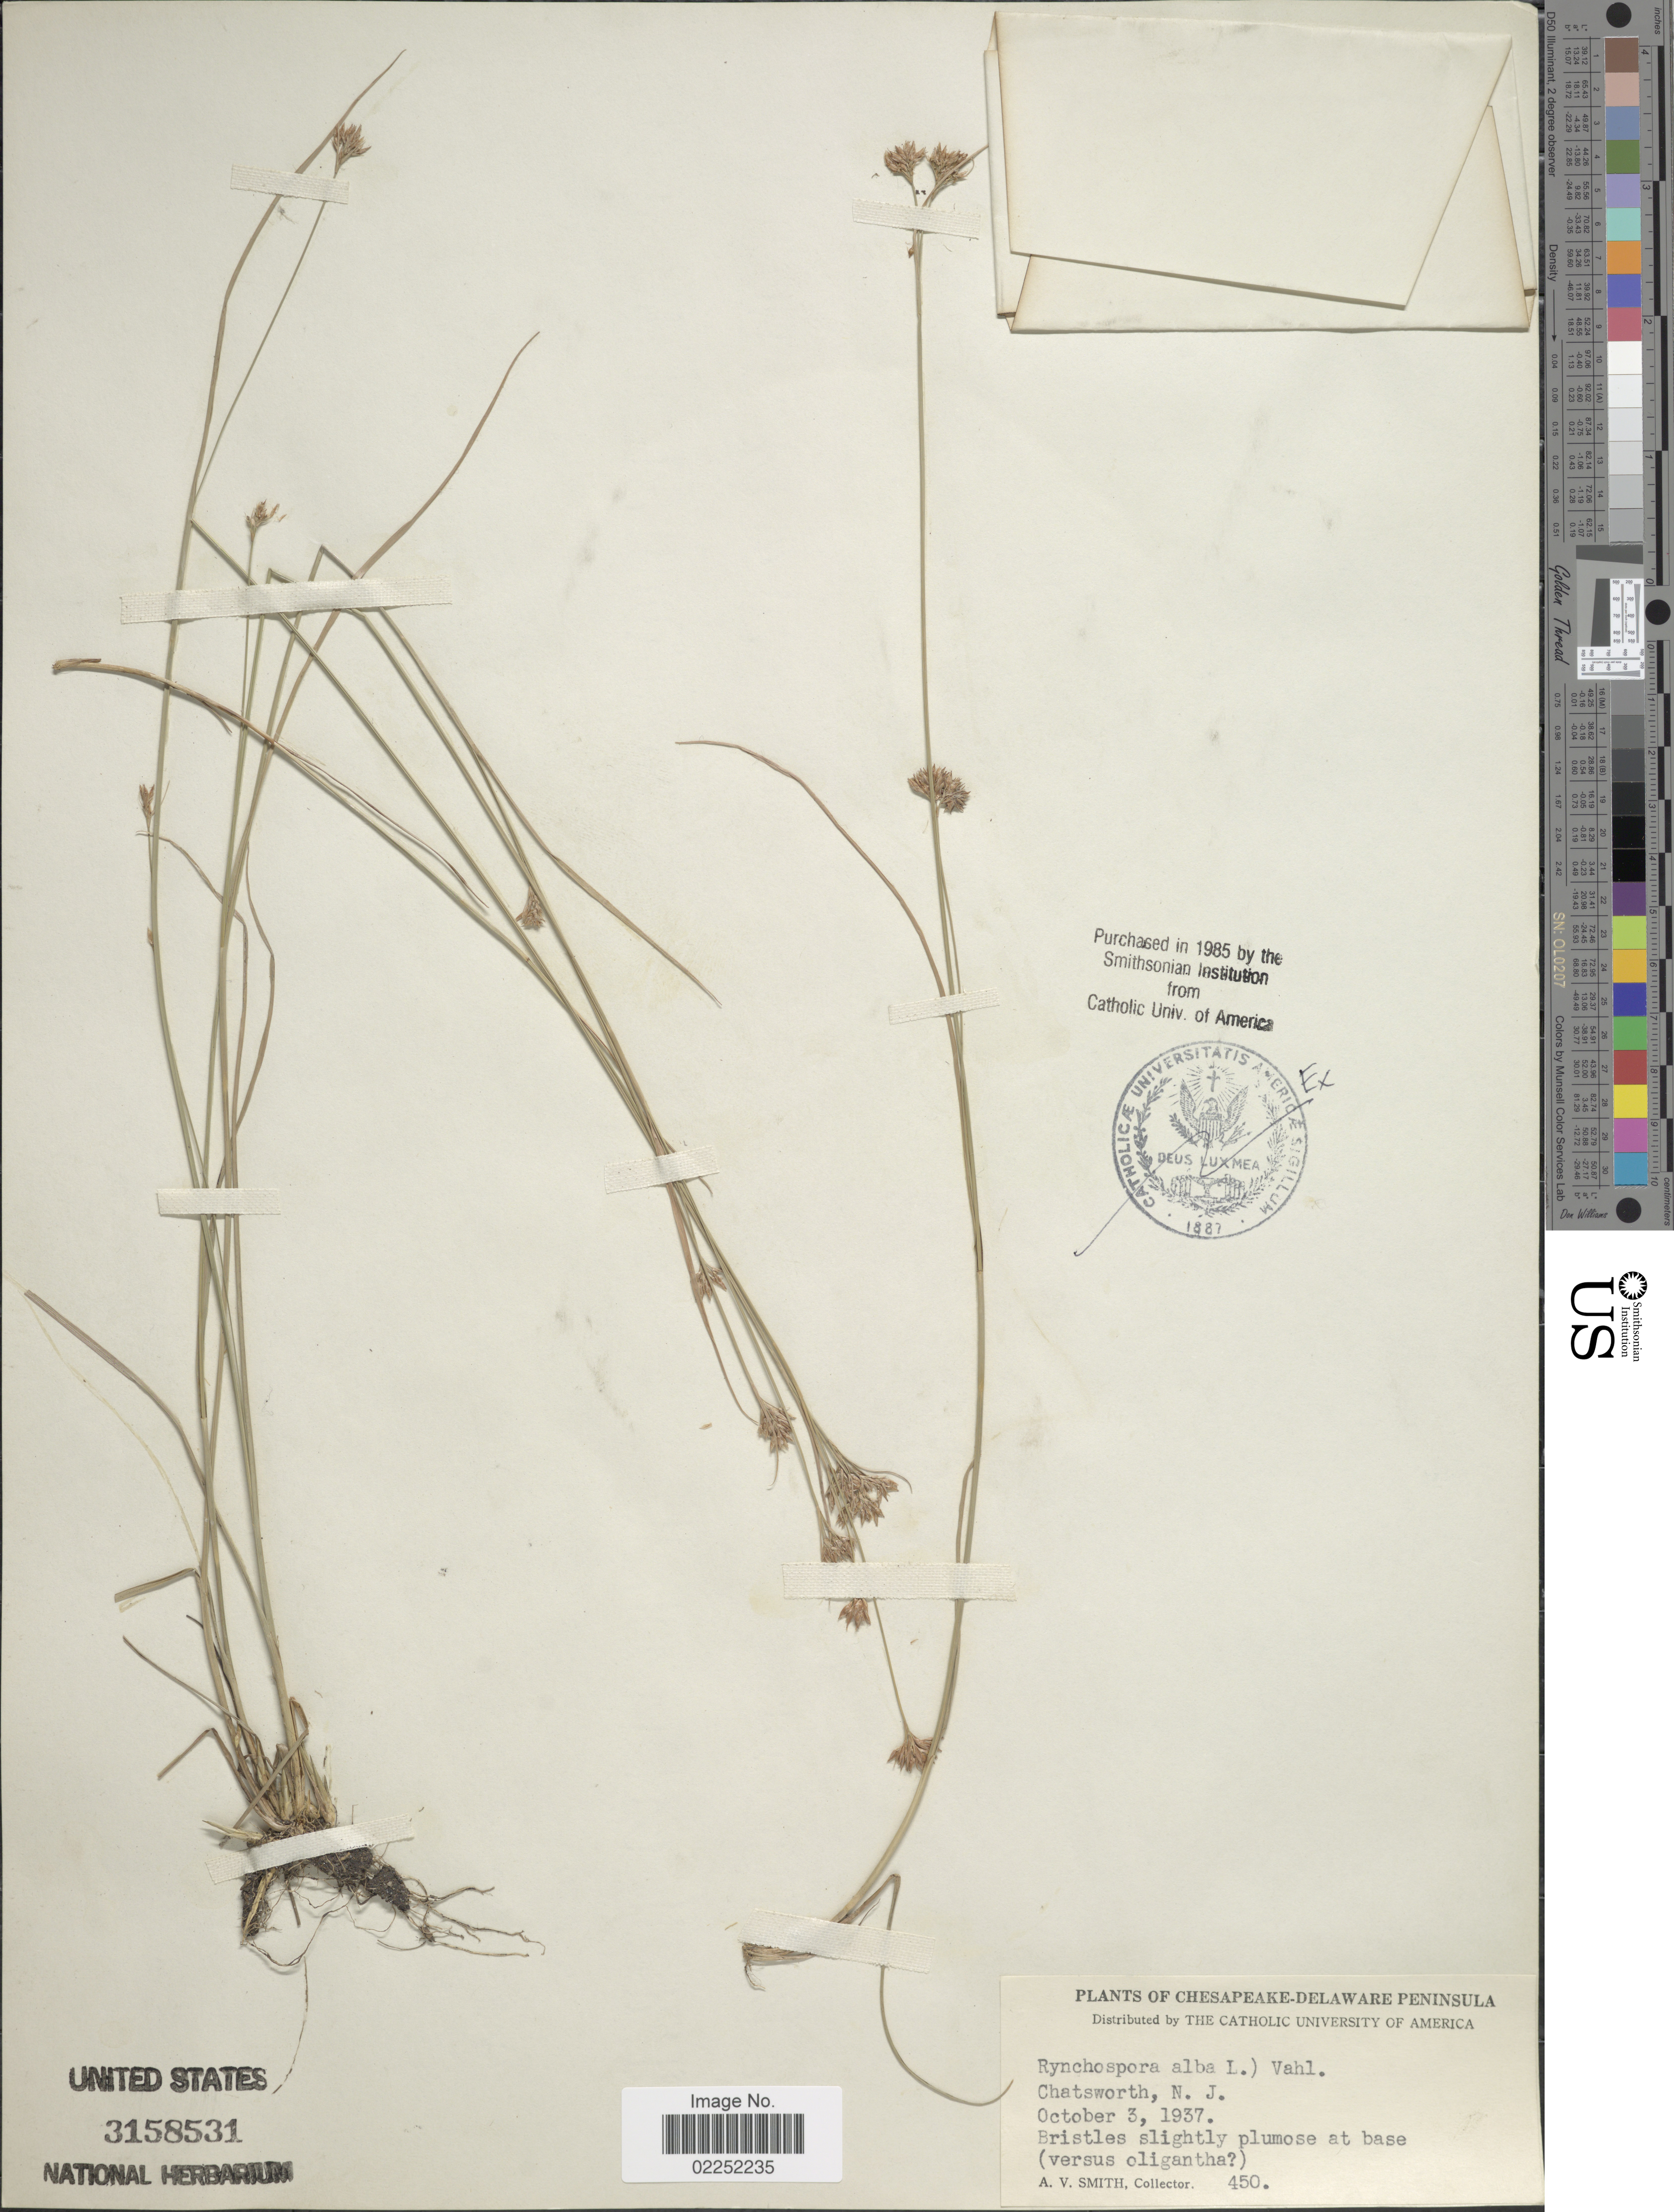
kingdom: Plantae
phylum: Tracheophyta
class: Liliopsida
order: Poales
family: Cyperaceae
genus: Rhynchospora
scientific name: Rhynchospora alba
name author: (L.) Vahl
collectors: A. V. P. Smith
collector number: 450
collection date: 1937-10-03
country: United States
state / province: New Jersey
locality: Chesapeake-Delaware Peninsula, Chatsworth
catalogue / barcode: US 3158531